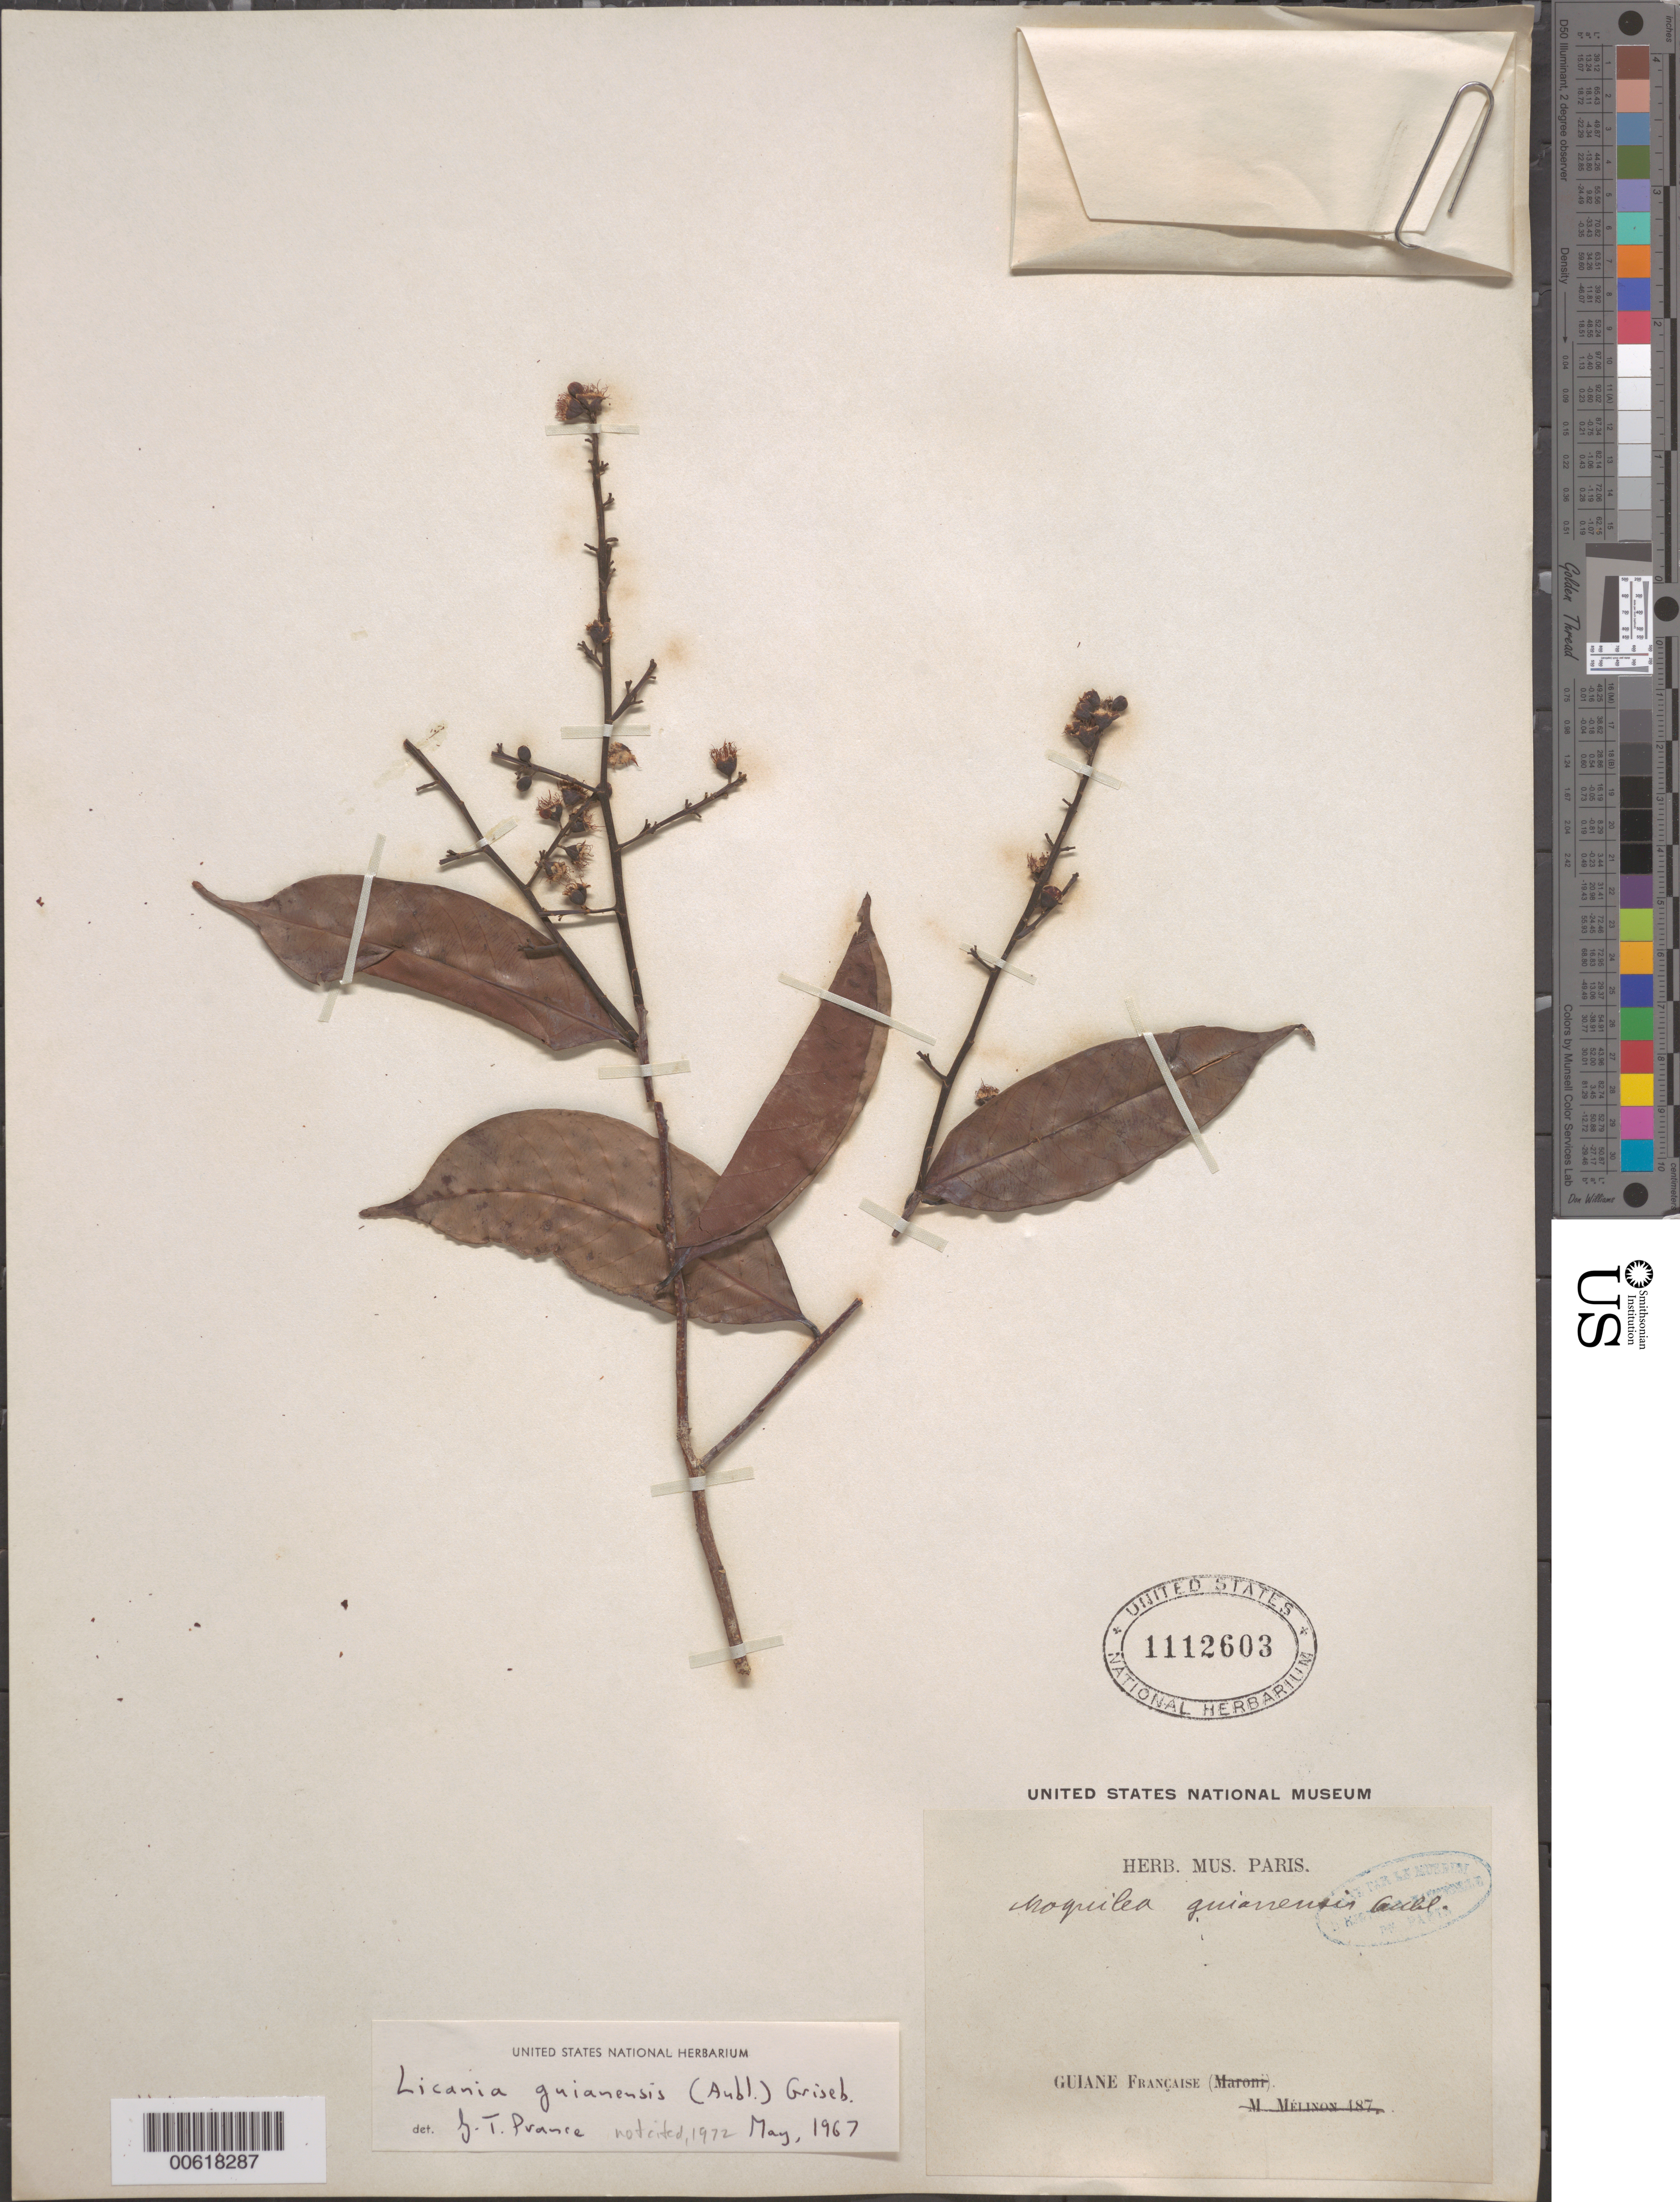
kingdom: Plantae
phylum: Tracheophyta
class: Magnoliopsida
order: Malpighiales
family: Chrysobalanaceae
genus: Moquilea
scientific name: Moquilea guianensis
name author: Aubl.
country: French Guiana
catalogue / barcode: US 1112603